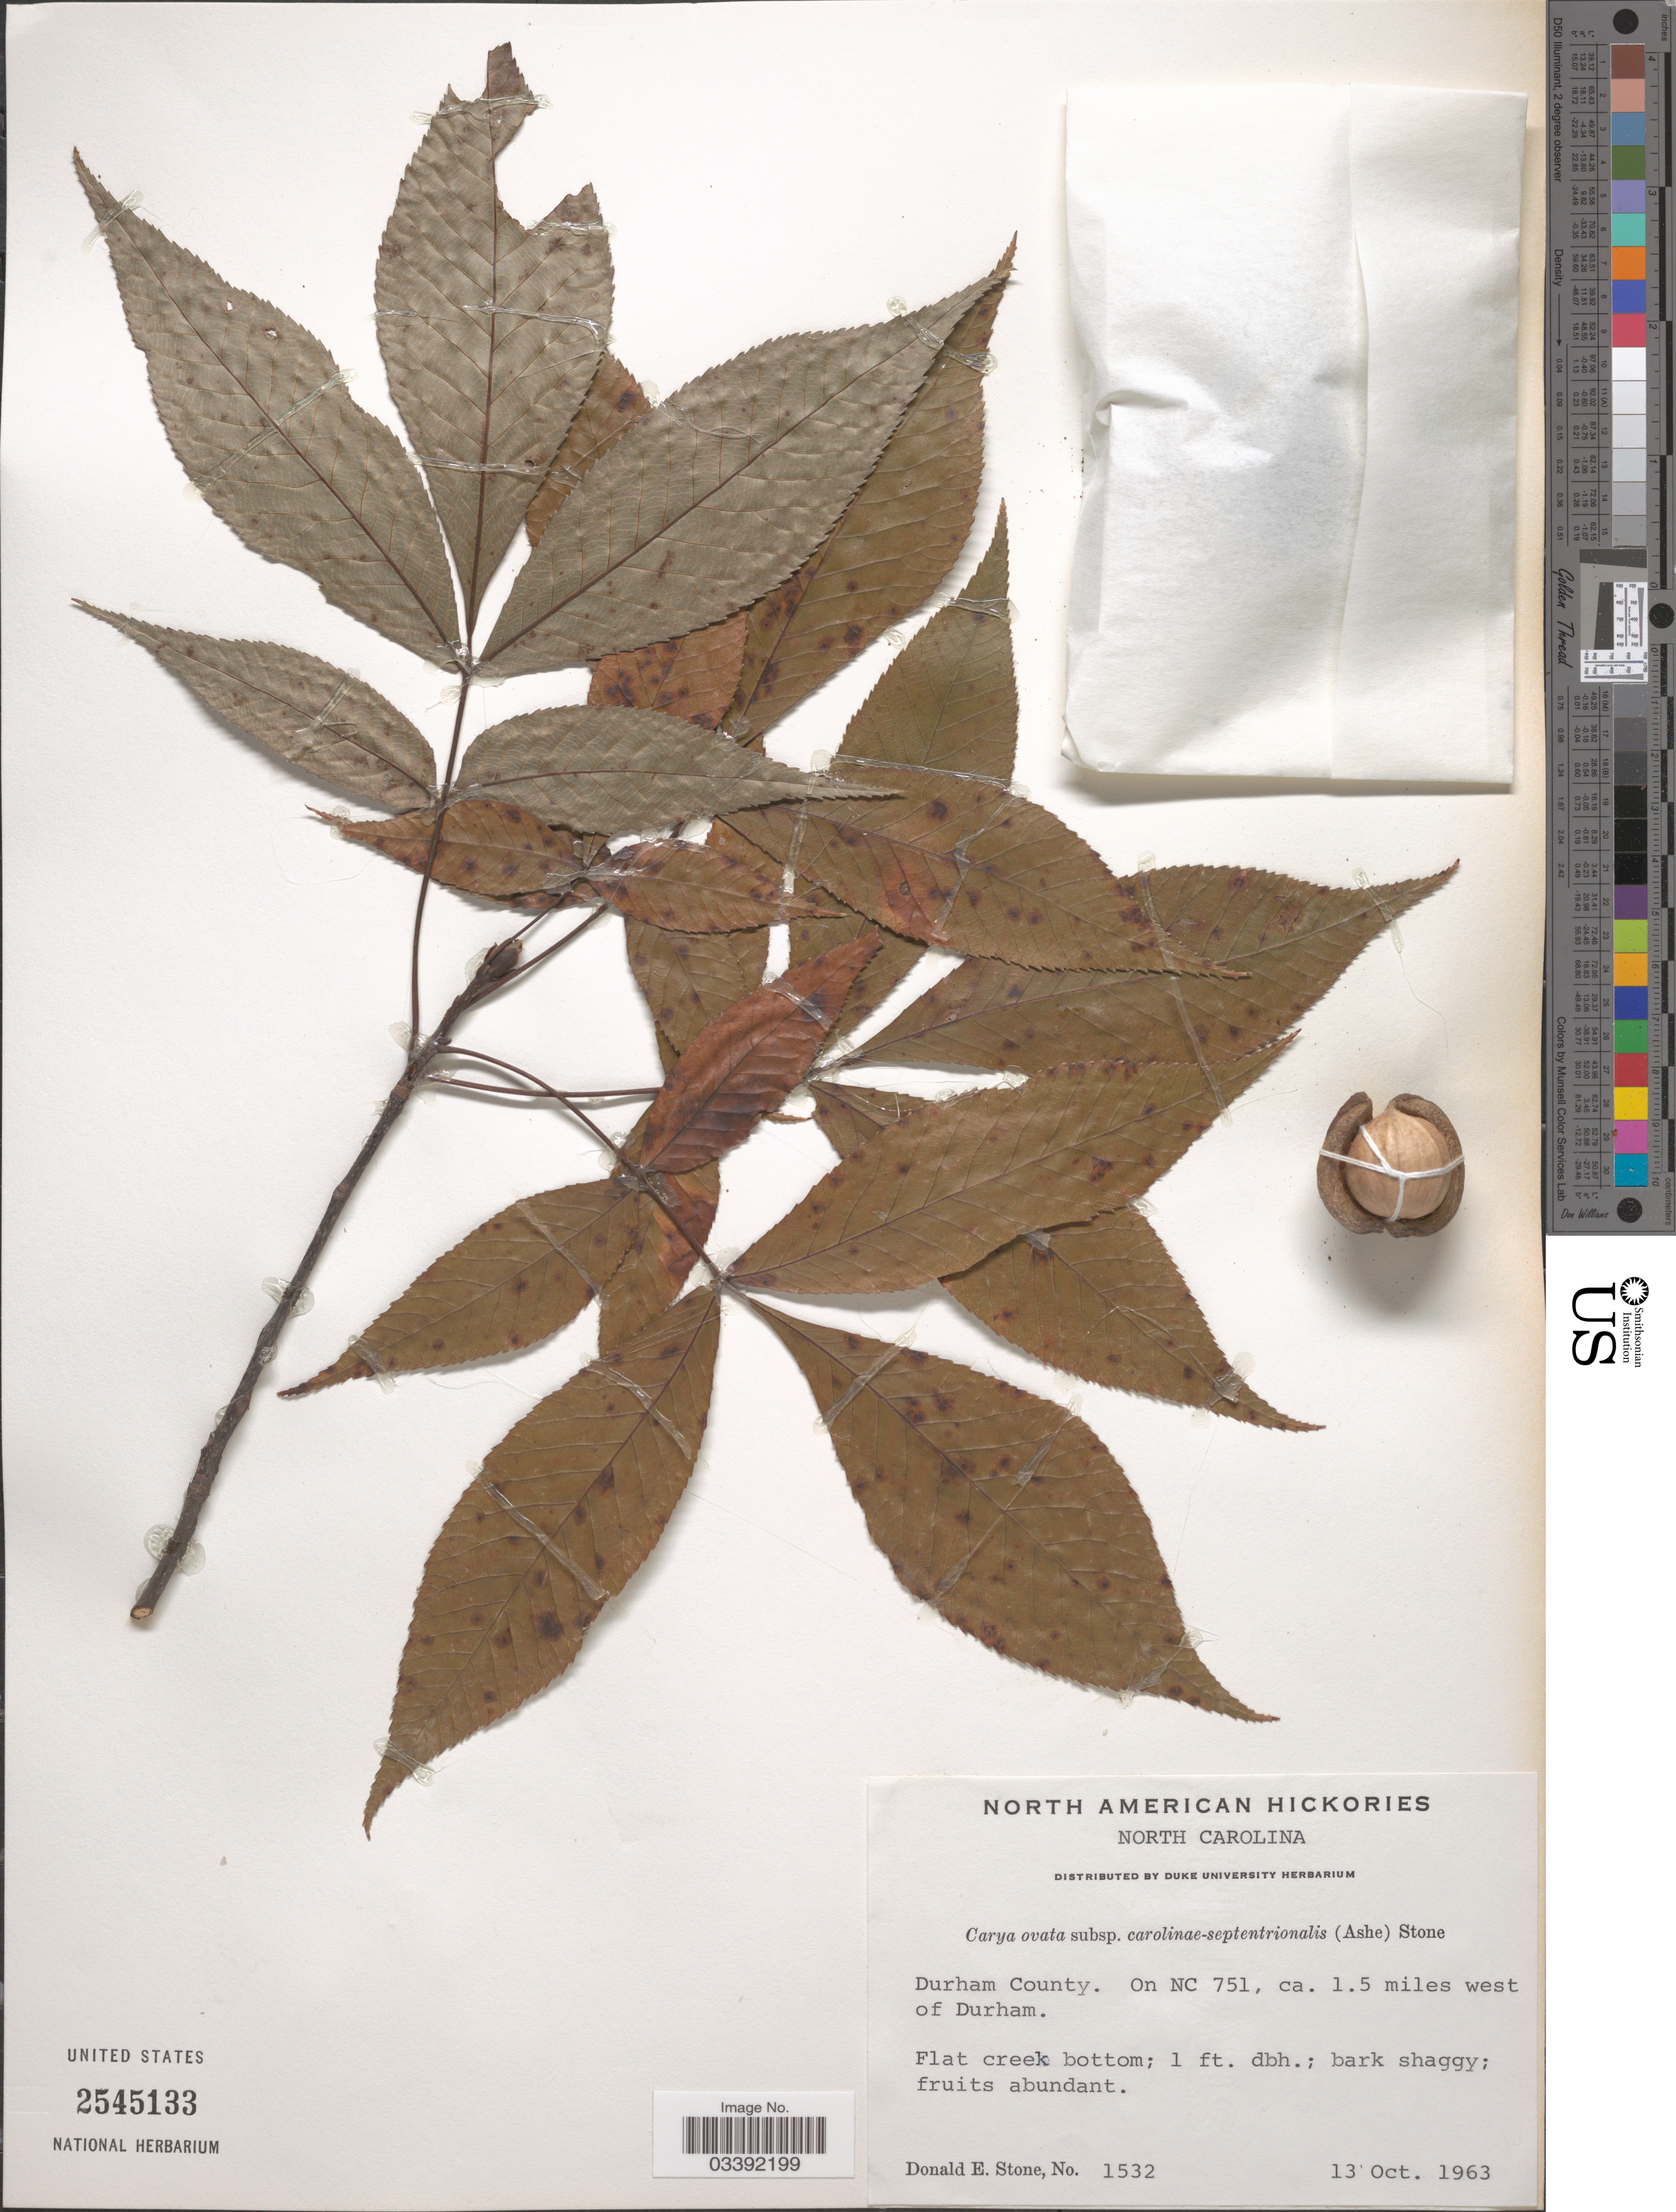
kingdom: Plantae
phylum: Tracheophyta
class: Magnoliopsida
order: Fagales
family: Juglandaceae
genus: Carya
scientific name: Carya ovata subsp. carolinae-septentrionalis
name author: (Ashe) Engl. & Graebn.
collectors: D. Stone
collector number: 1532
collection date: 1963-10-13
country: United States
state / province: North Carolina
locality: Durham County. On NC 751, ca. 1.5 miles west of Durham.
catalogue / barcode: US 2545133